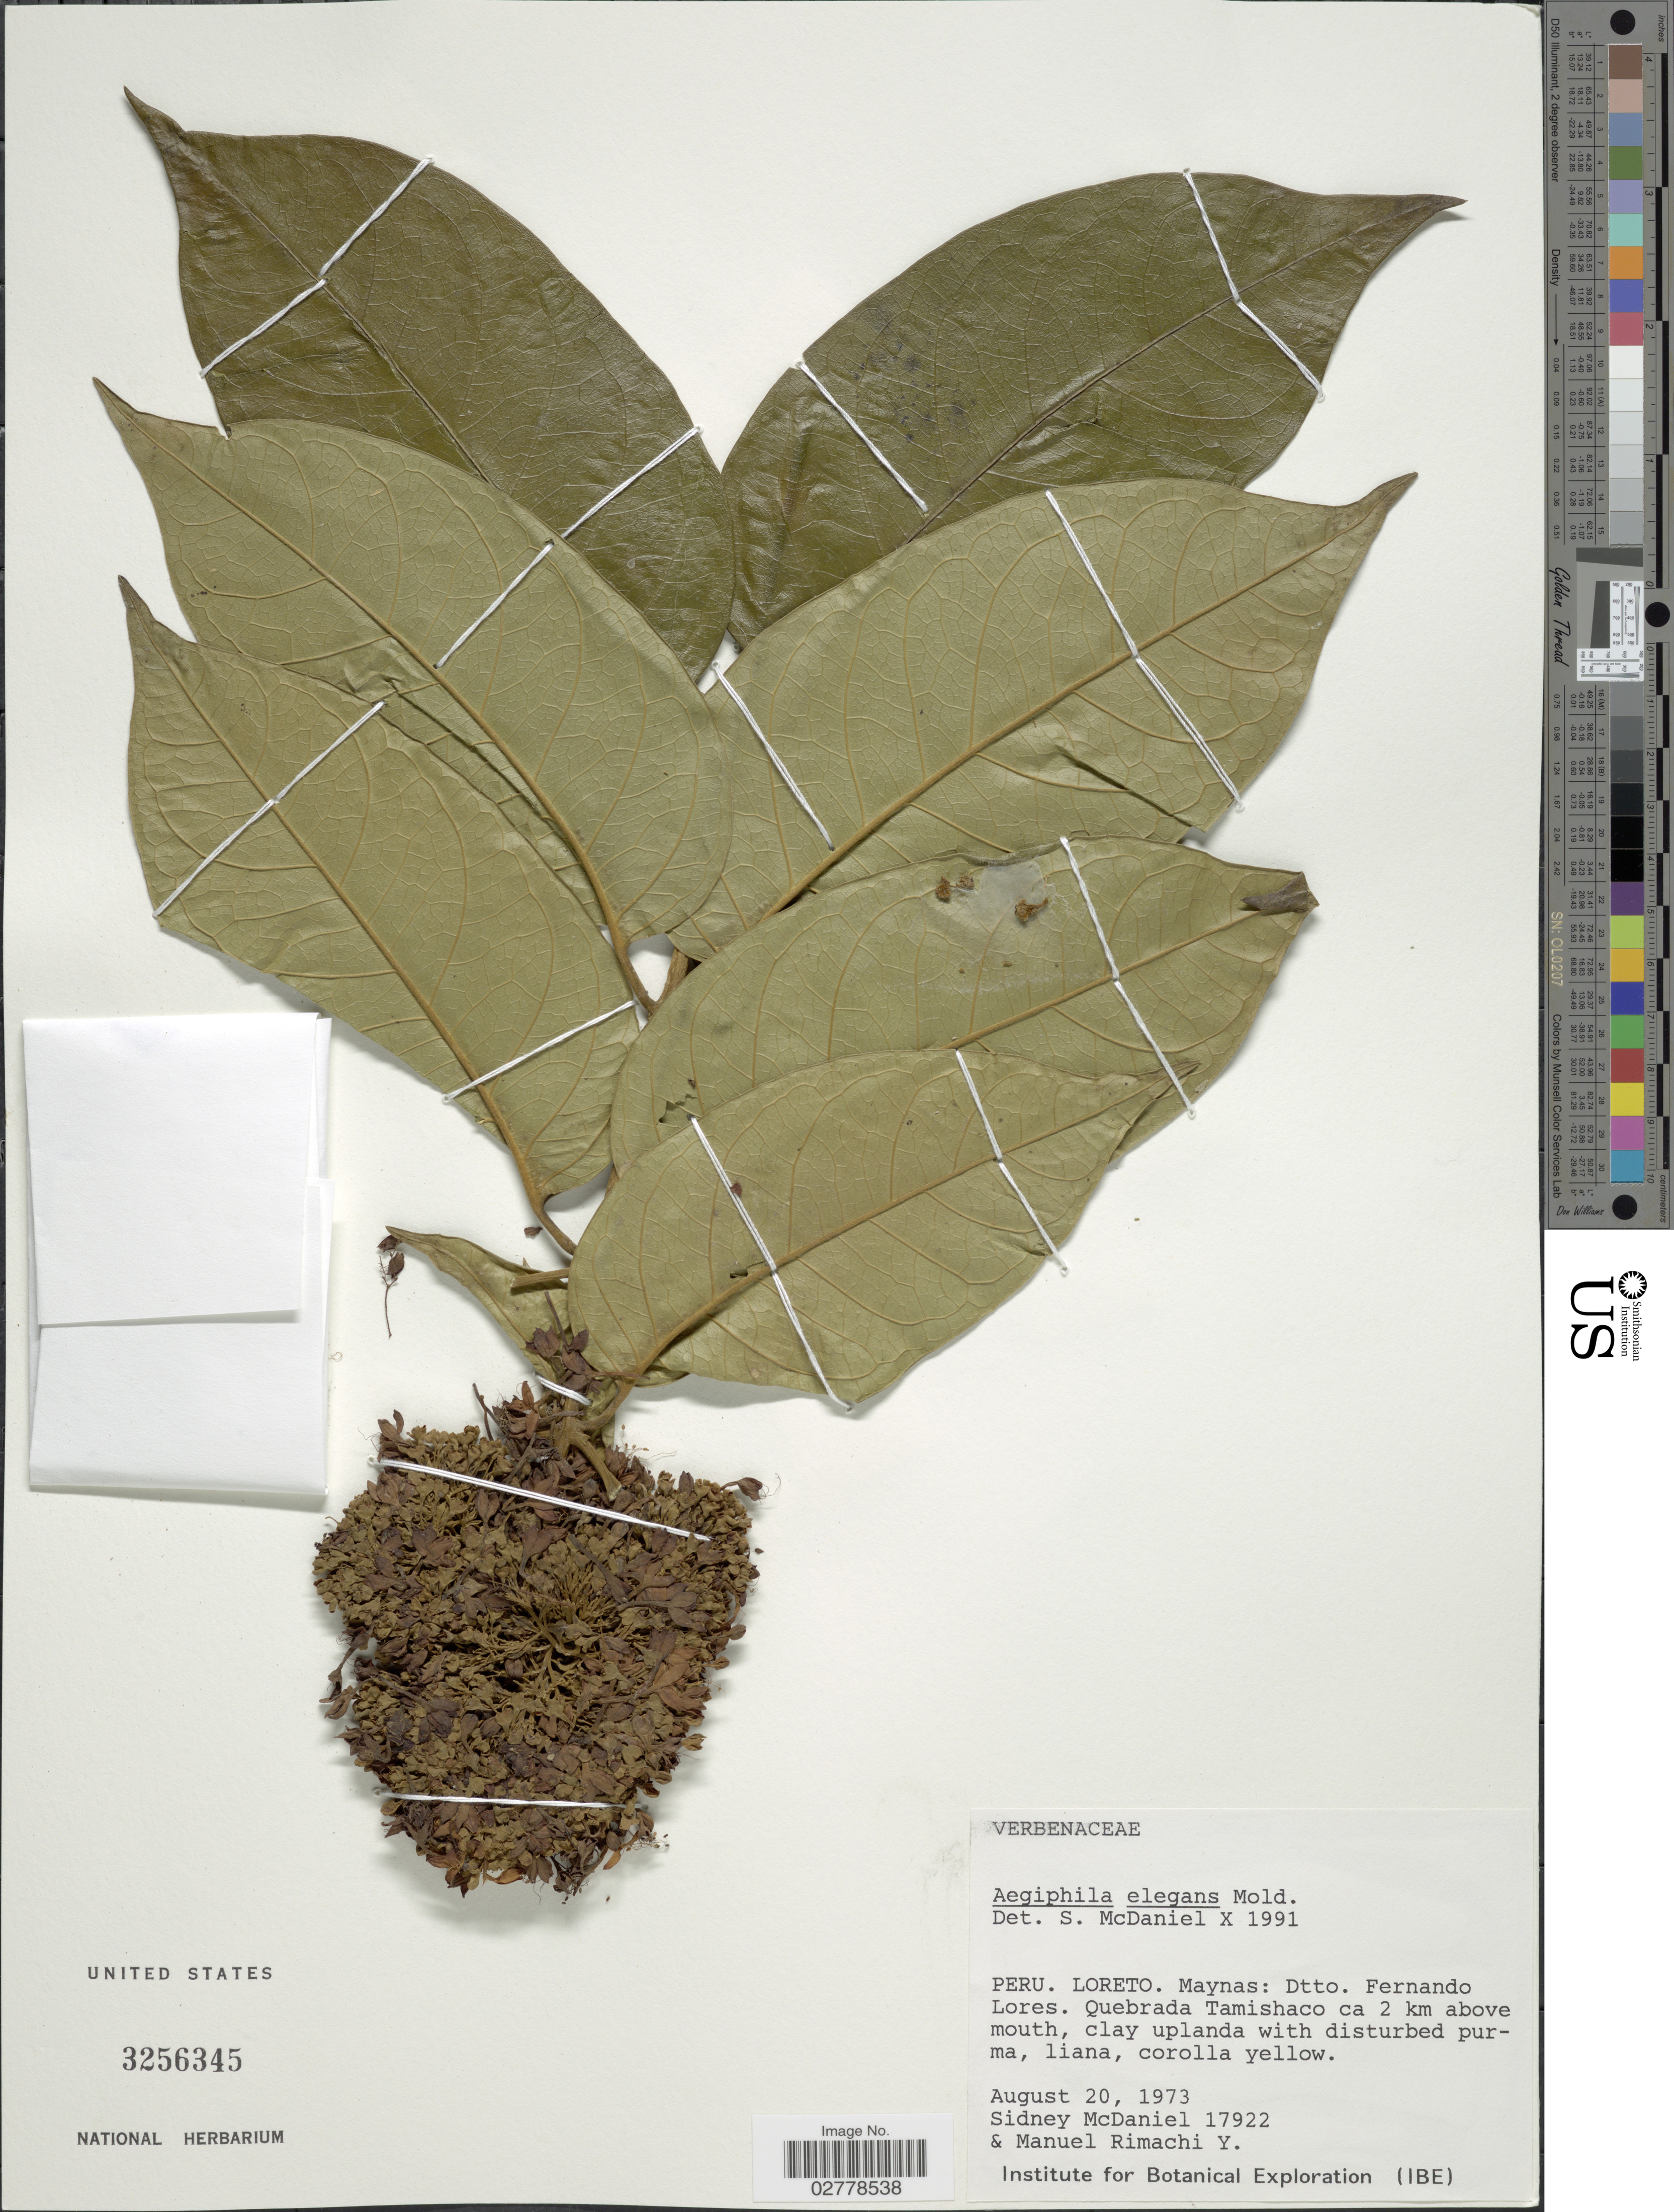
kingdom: Plantae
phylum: Tracheophyta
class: Magnoliopsida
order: Lamiales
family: Lamiaceae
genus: Aegiphila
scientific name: Aegiphila elegans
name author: Moldenke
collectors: S. McDaniel & M. Rimachi Y.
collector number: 17922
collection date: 1973-08-20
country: Peru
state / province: Loreto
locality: Maynas: Dtto. Fernando Lores. Quebrada Tamischaco ca 2 km above mouth.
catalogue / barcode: US 3256345